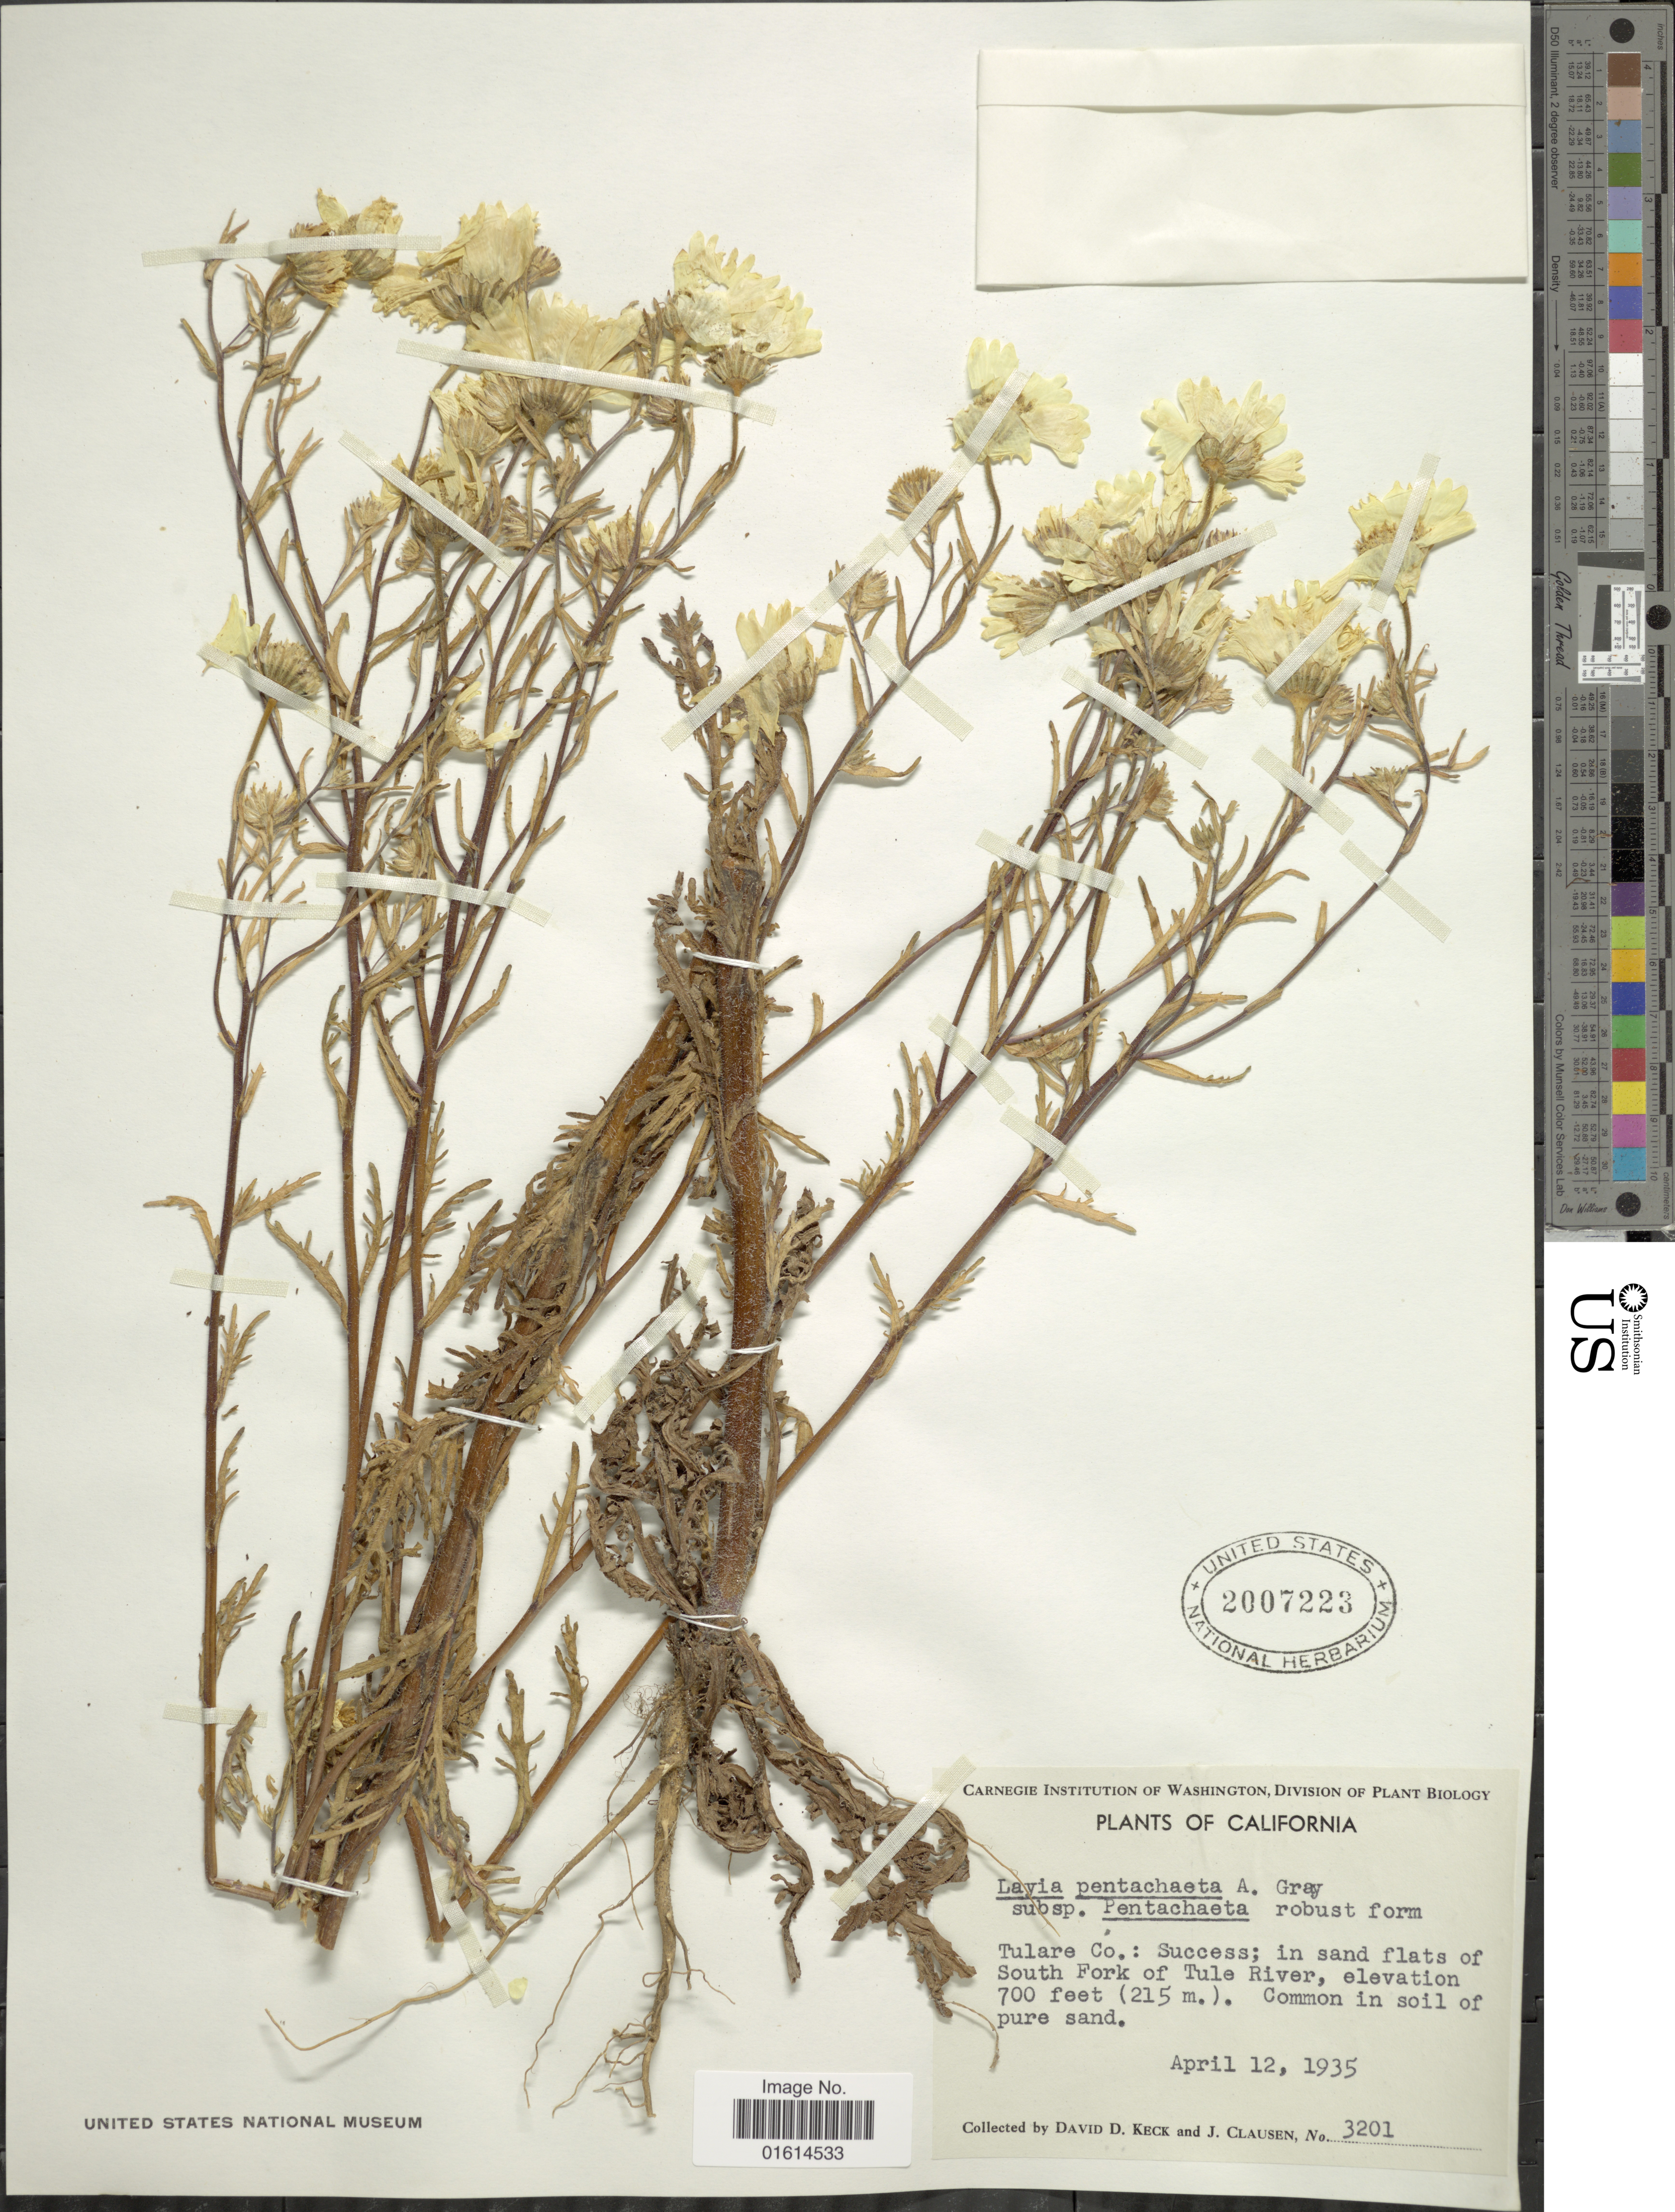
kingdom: Plantae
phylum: Tracheophyta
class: Magnoliopsida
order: Asterales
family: Asteraceae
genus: Layia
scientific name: Layia pentachaeta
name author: A. Gray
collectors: D. D. Keck & J. Clausen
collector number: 3201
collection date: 1935-04-12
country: United States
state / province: California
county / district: Tulare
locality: Tulare Co., Success, in sand flats of South Fork of Tule River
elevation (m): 213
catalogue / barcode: US 2007223